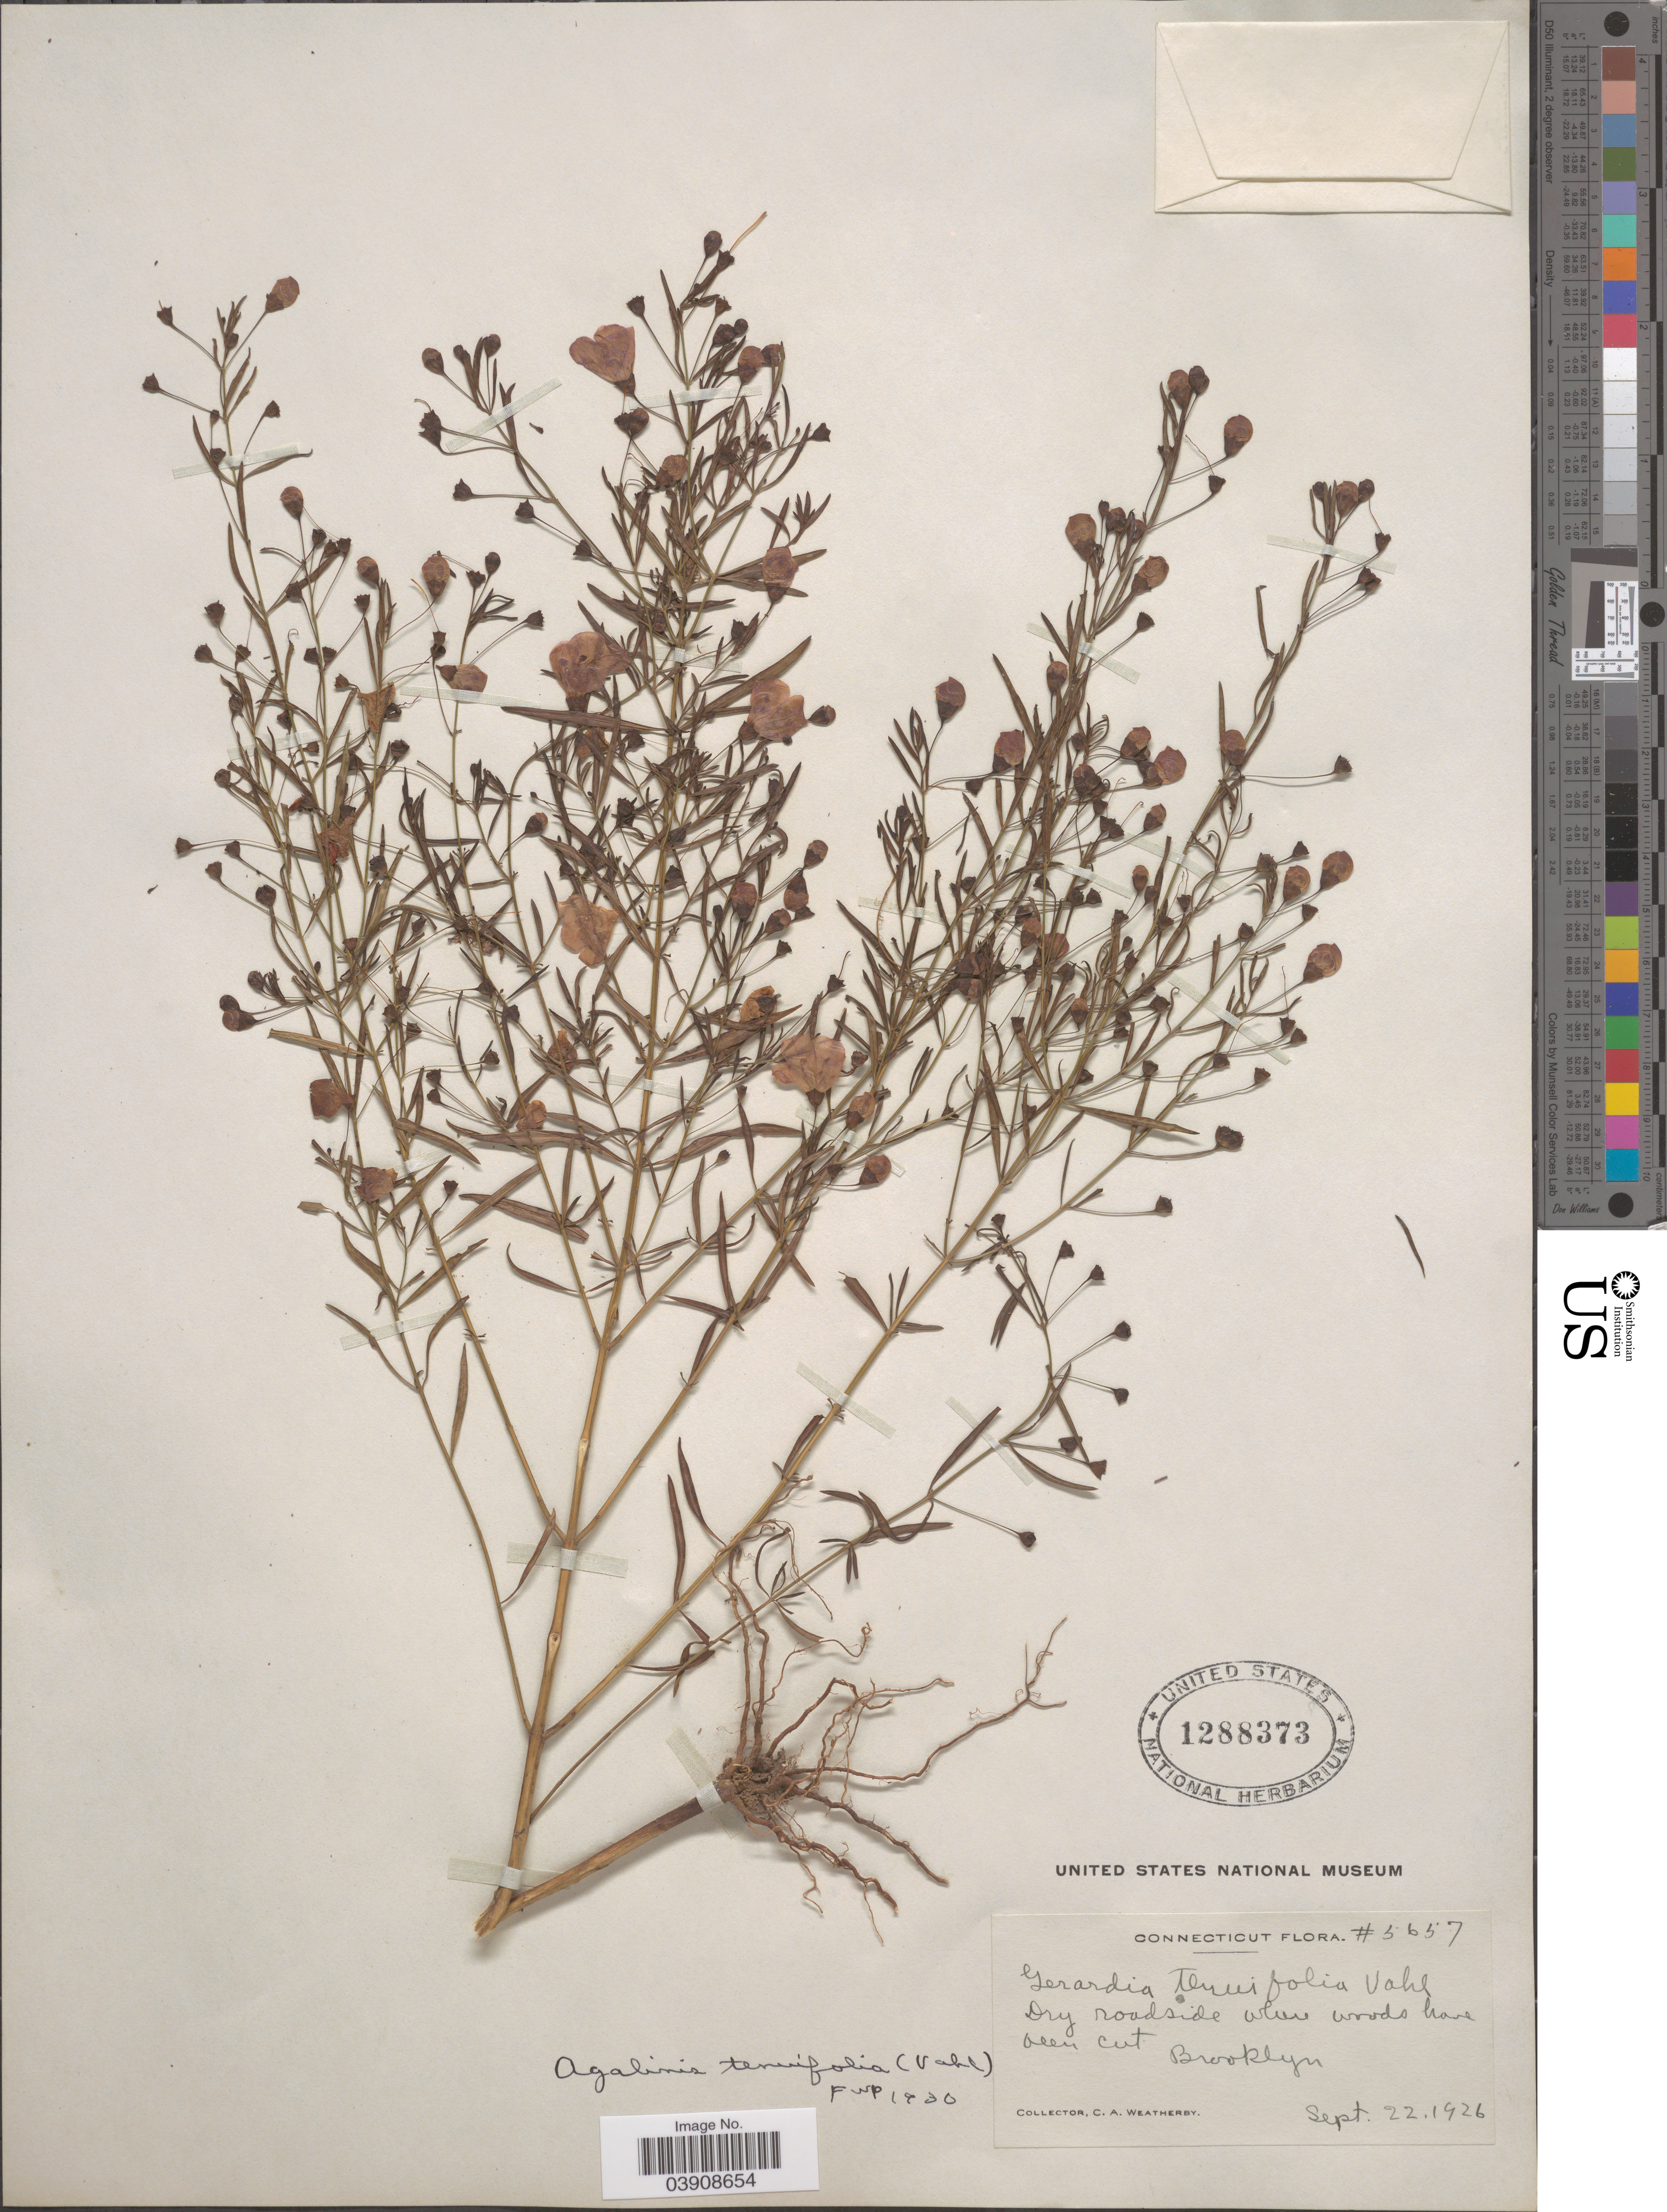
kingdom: Plantae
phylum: Tracheophyta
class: Magnoliopsida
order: Lamiales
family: Orobanchaceae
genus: Agalinis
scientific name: Agalinis tenuifolia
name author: (Vahl) Raf.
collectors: C. A. Weatherby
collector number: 5657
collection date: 1926-09-22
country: United States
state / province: Connecticut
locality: Brooklyn.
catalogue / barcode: US 1288373